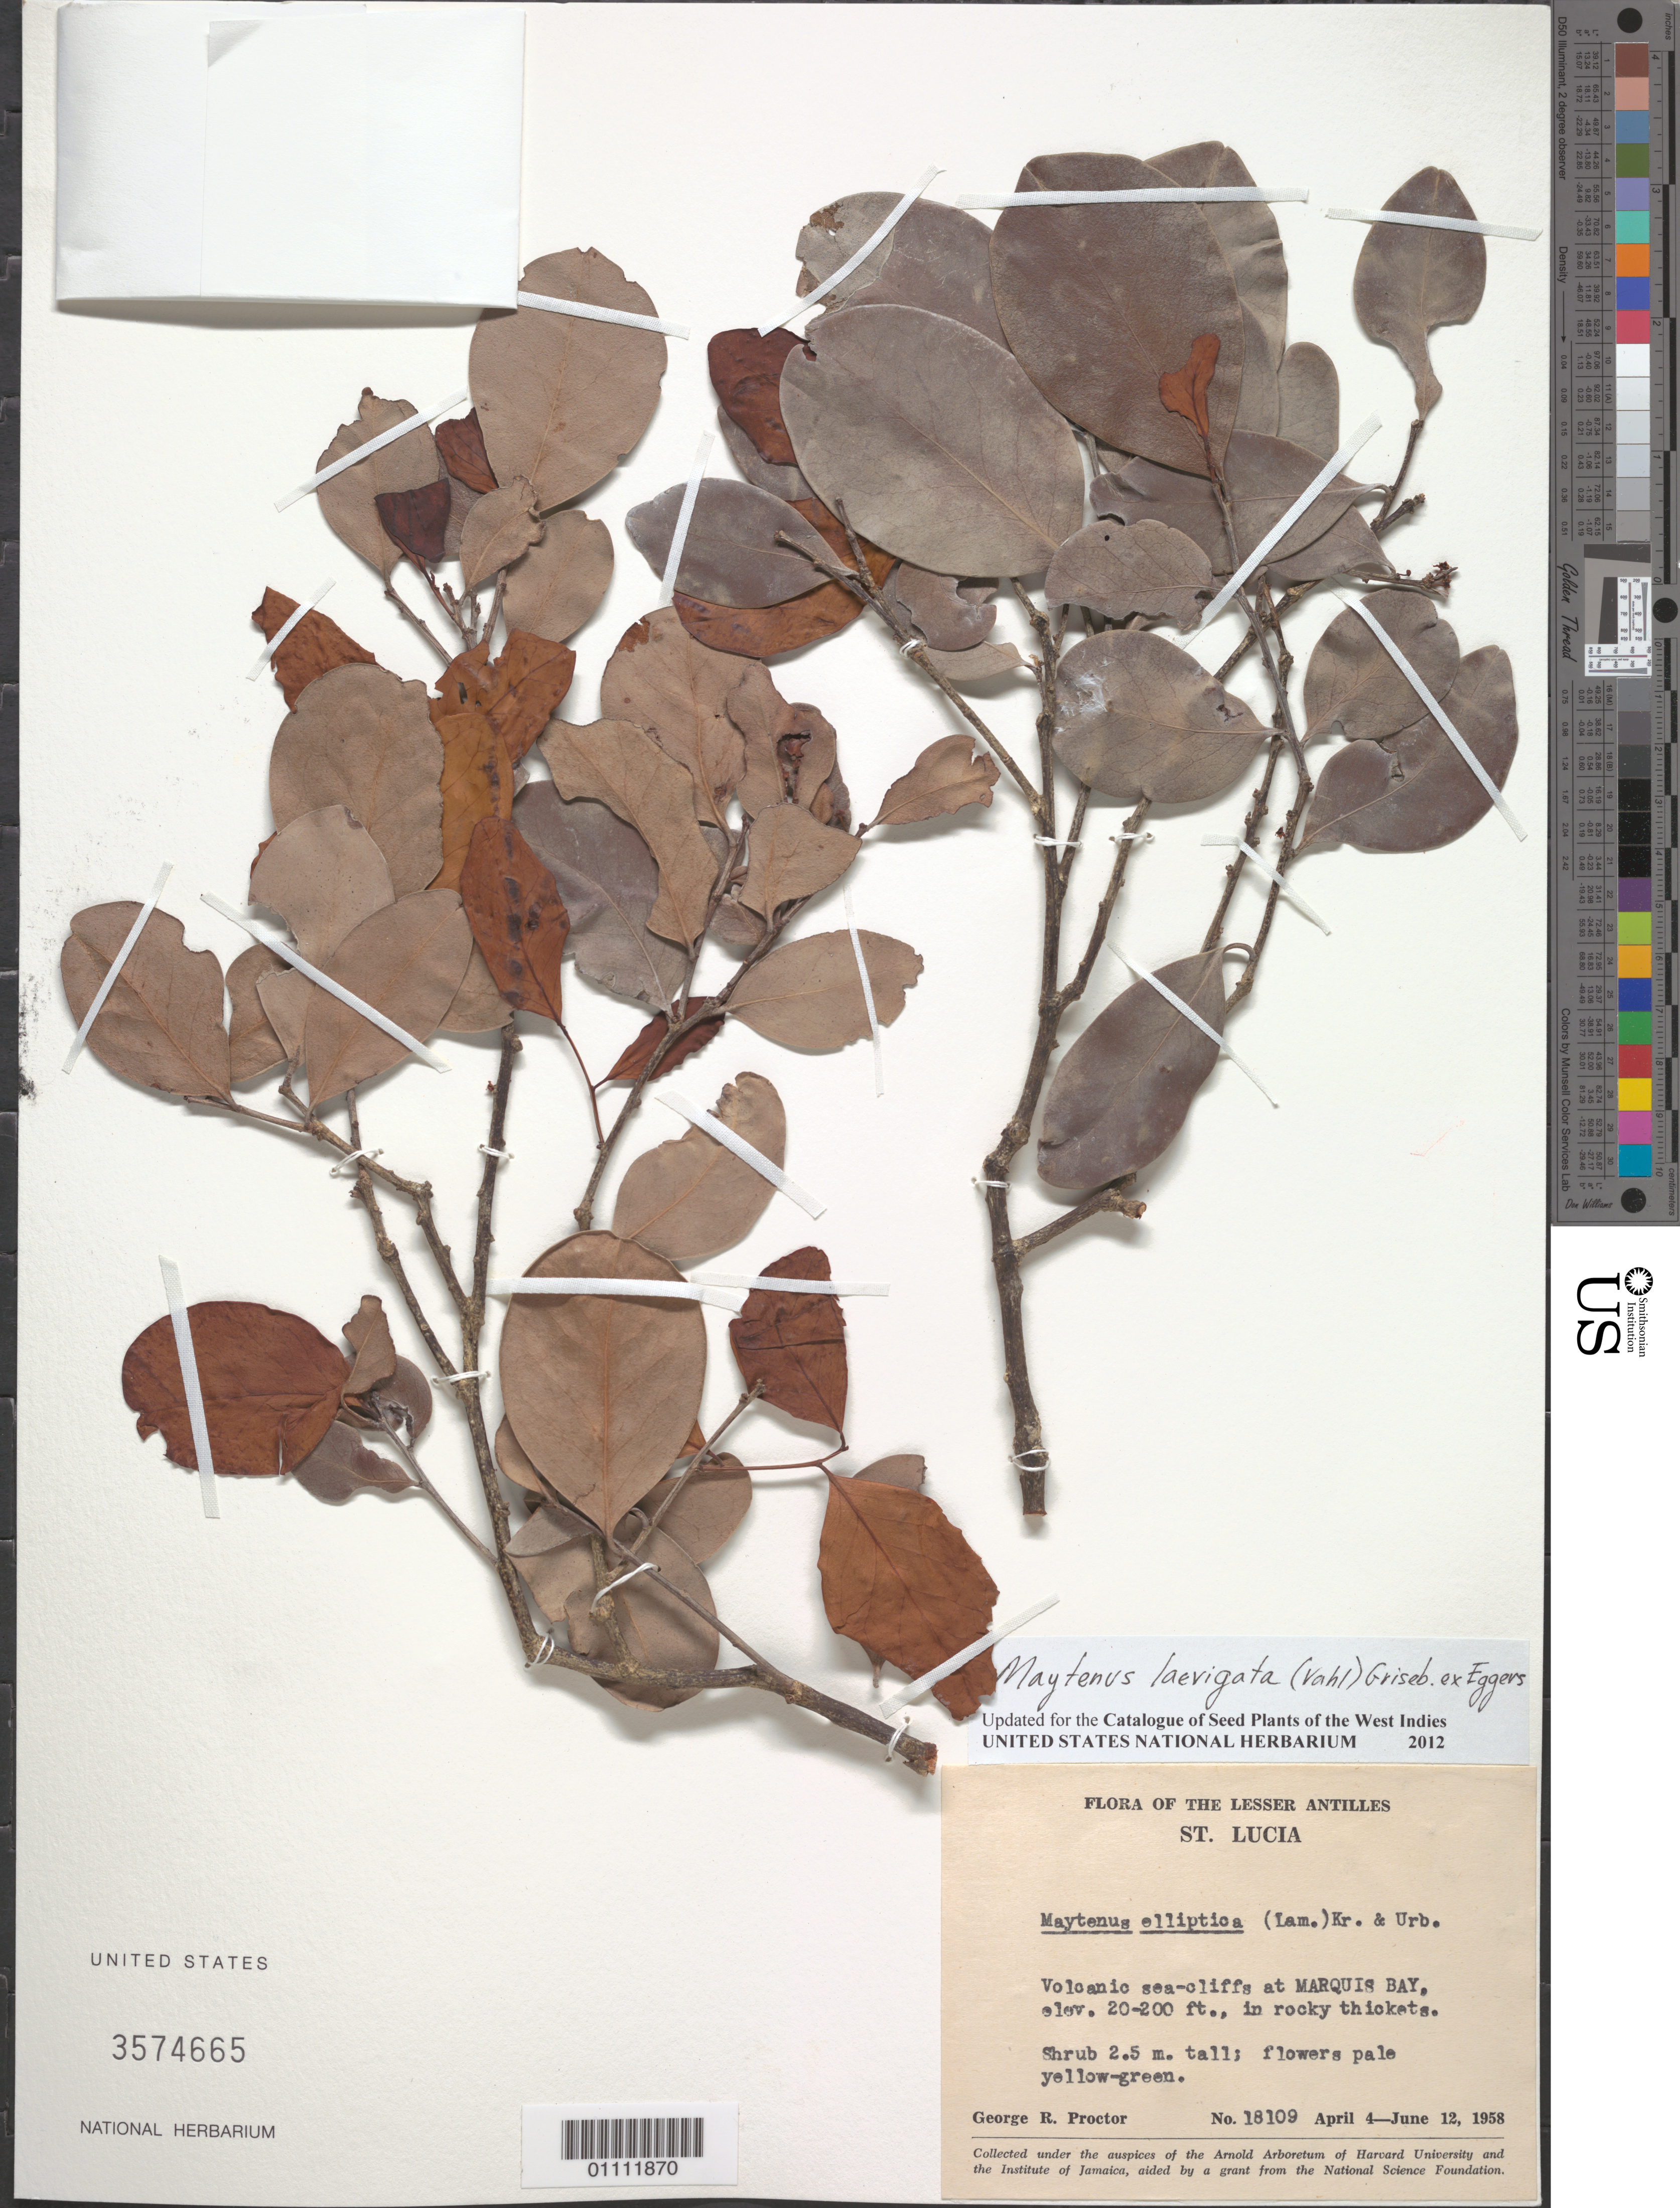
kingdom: Plantae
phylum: Tracheophyta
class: Magnoliopsida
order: Celastrales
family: Celastraceae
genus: Maytenus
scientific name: Maytenus laevigatus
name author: (Vahl) Griseb. ex Eggers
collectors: G. R. Proctor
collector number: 18109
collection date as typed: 04 Apr 1958 to 12 Jun 1958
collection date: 1958-04-04/1958-06-12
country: St. Lucia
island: St. Lucia I.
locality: Marquis Bay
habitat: Volcanic sea-cliffs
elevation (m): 6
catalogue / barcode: US 3574665